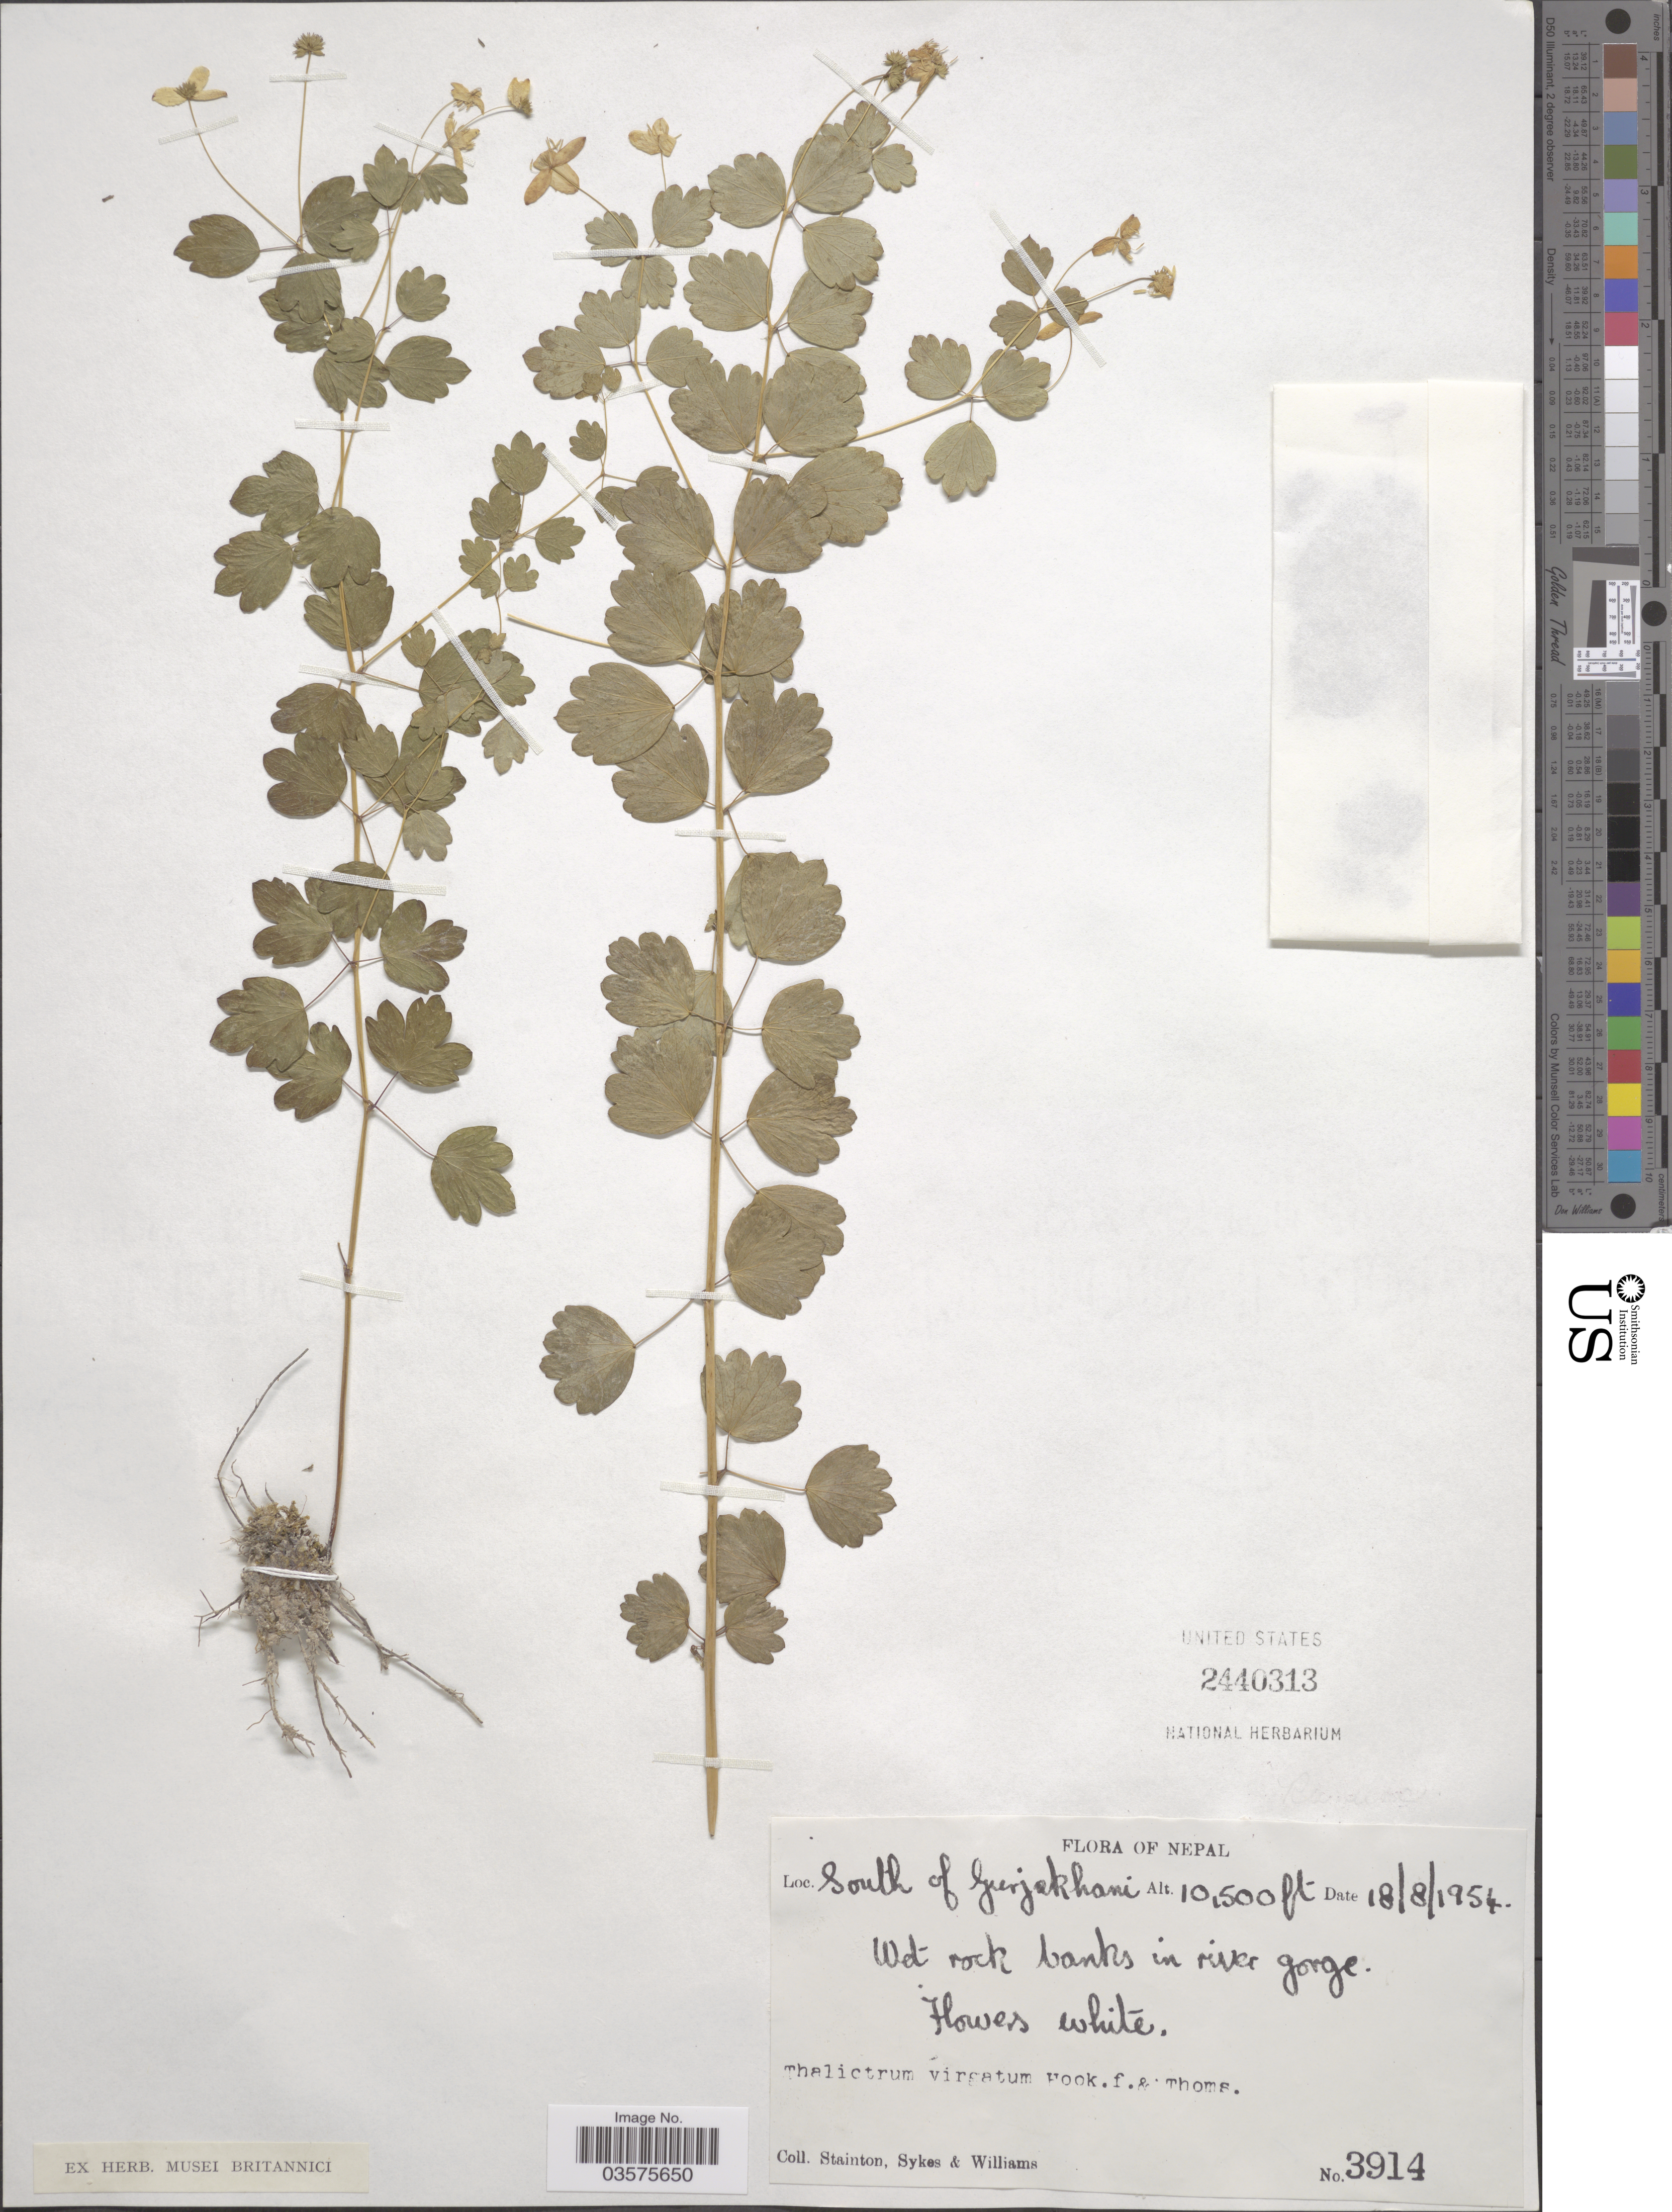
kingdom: Plantae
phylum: Tracheophyta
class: Magnoliopsida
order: Ranunculales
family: Ranunculaceae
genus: Thalictrum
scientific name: Thalictrum virgatum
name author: Hook. f. & Thomson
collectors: -. Stainton, Sykes, -- & -- Williams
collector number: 3914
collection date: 1954-08-18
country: Nepal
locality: South of Gurjakhani.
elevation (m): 3200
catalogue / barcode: US 2440313